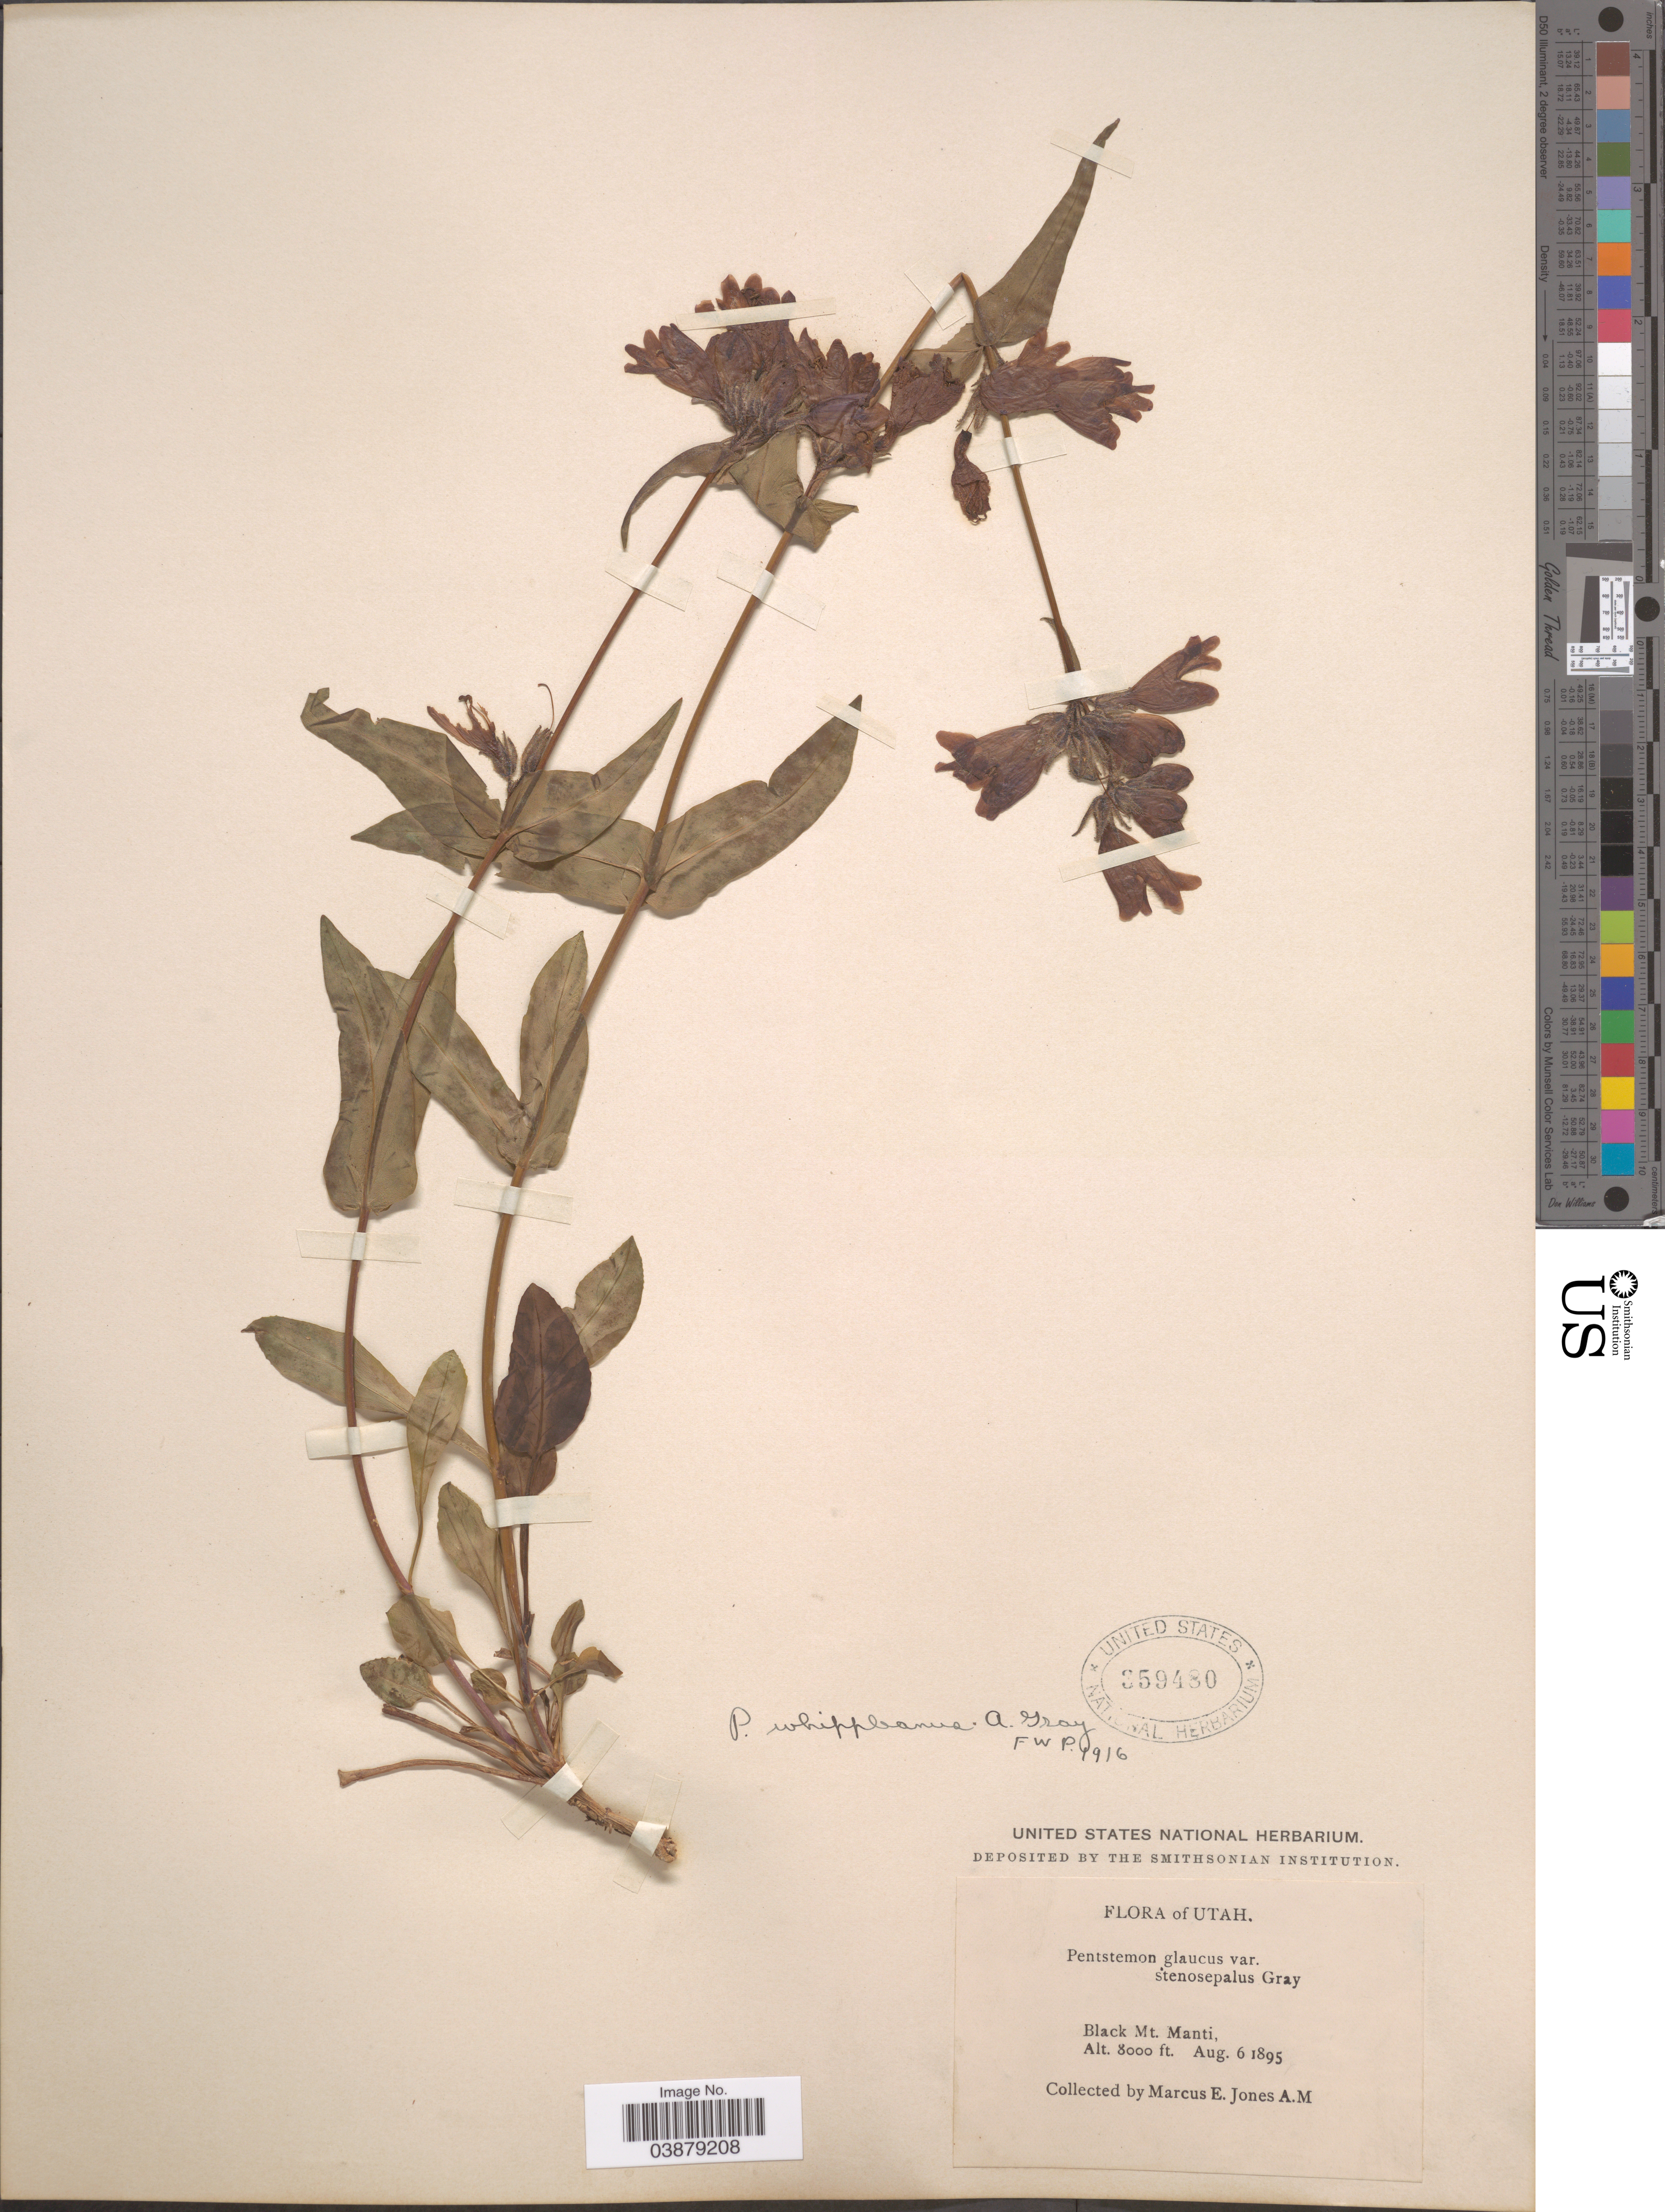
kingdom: Plantae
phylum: Tracheophyta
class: Magnoliopsida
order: Lamiales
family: Plantaginaceae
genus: Penstemon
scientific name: Penstemon whippleanus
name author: A. Gray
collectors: M. E. Jones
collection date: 1895-08-06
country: United States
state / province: Utah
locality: Black Mt. Manti.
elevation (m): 2438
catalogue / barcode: US 359480